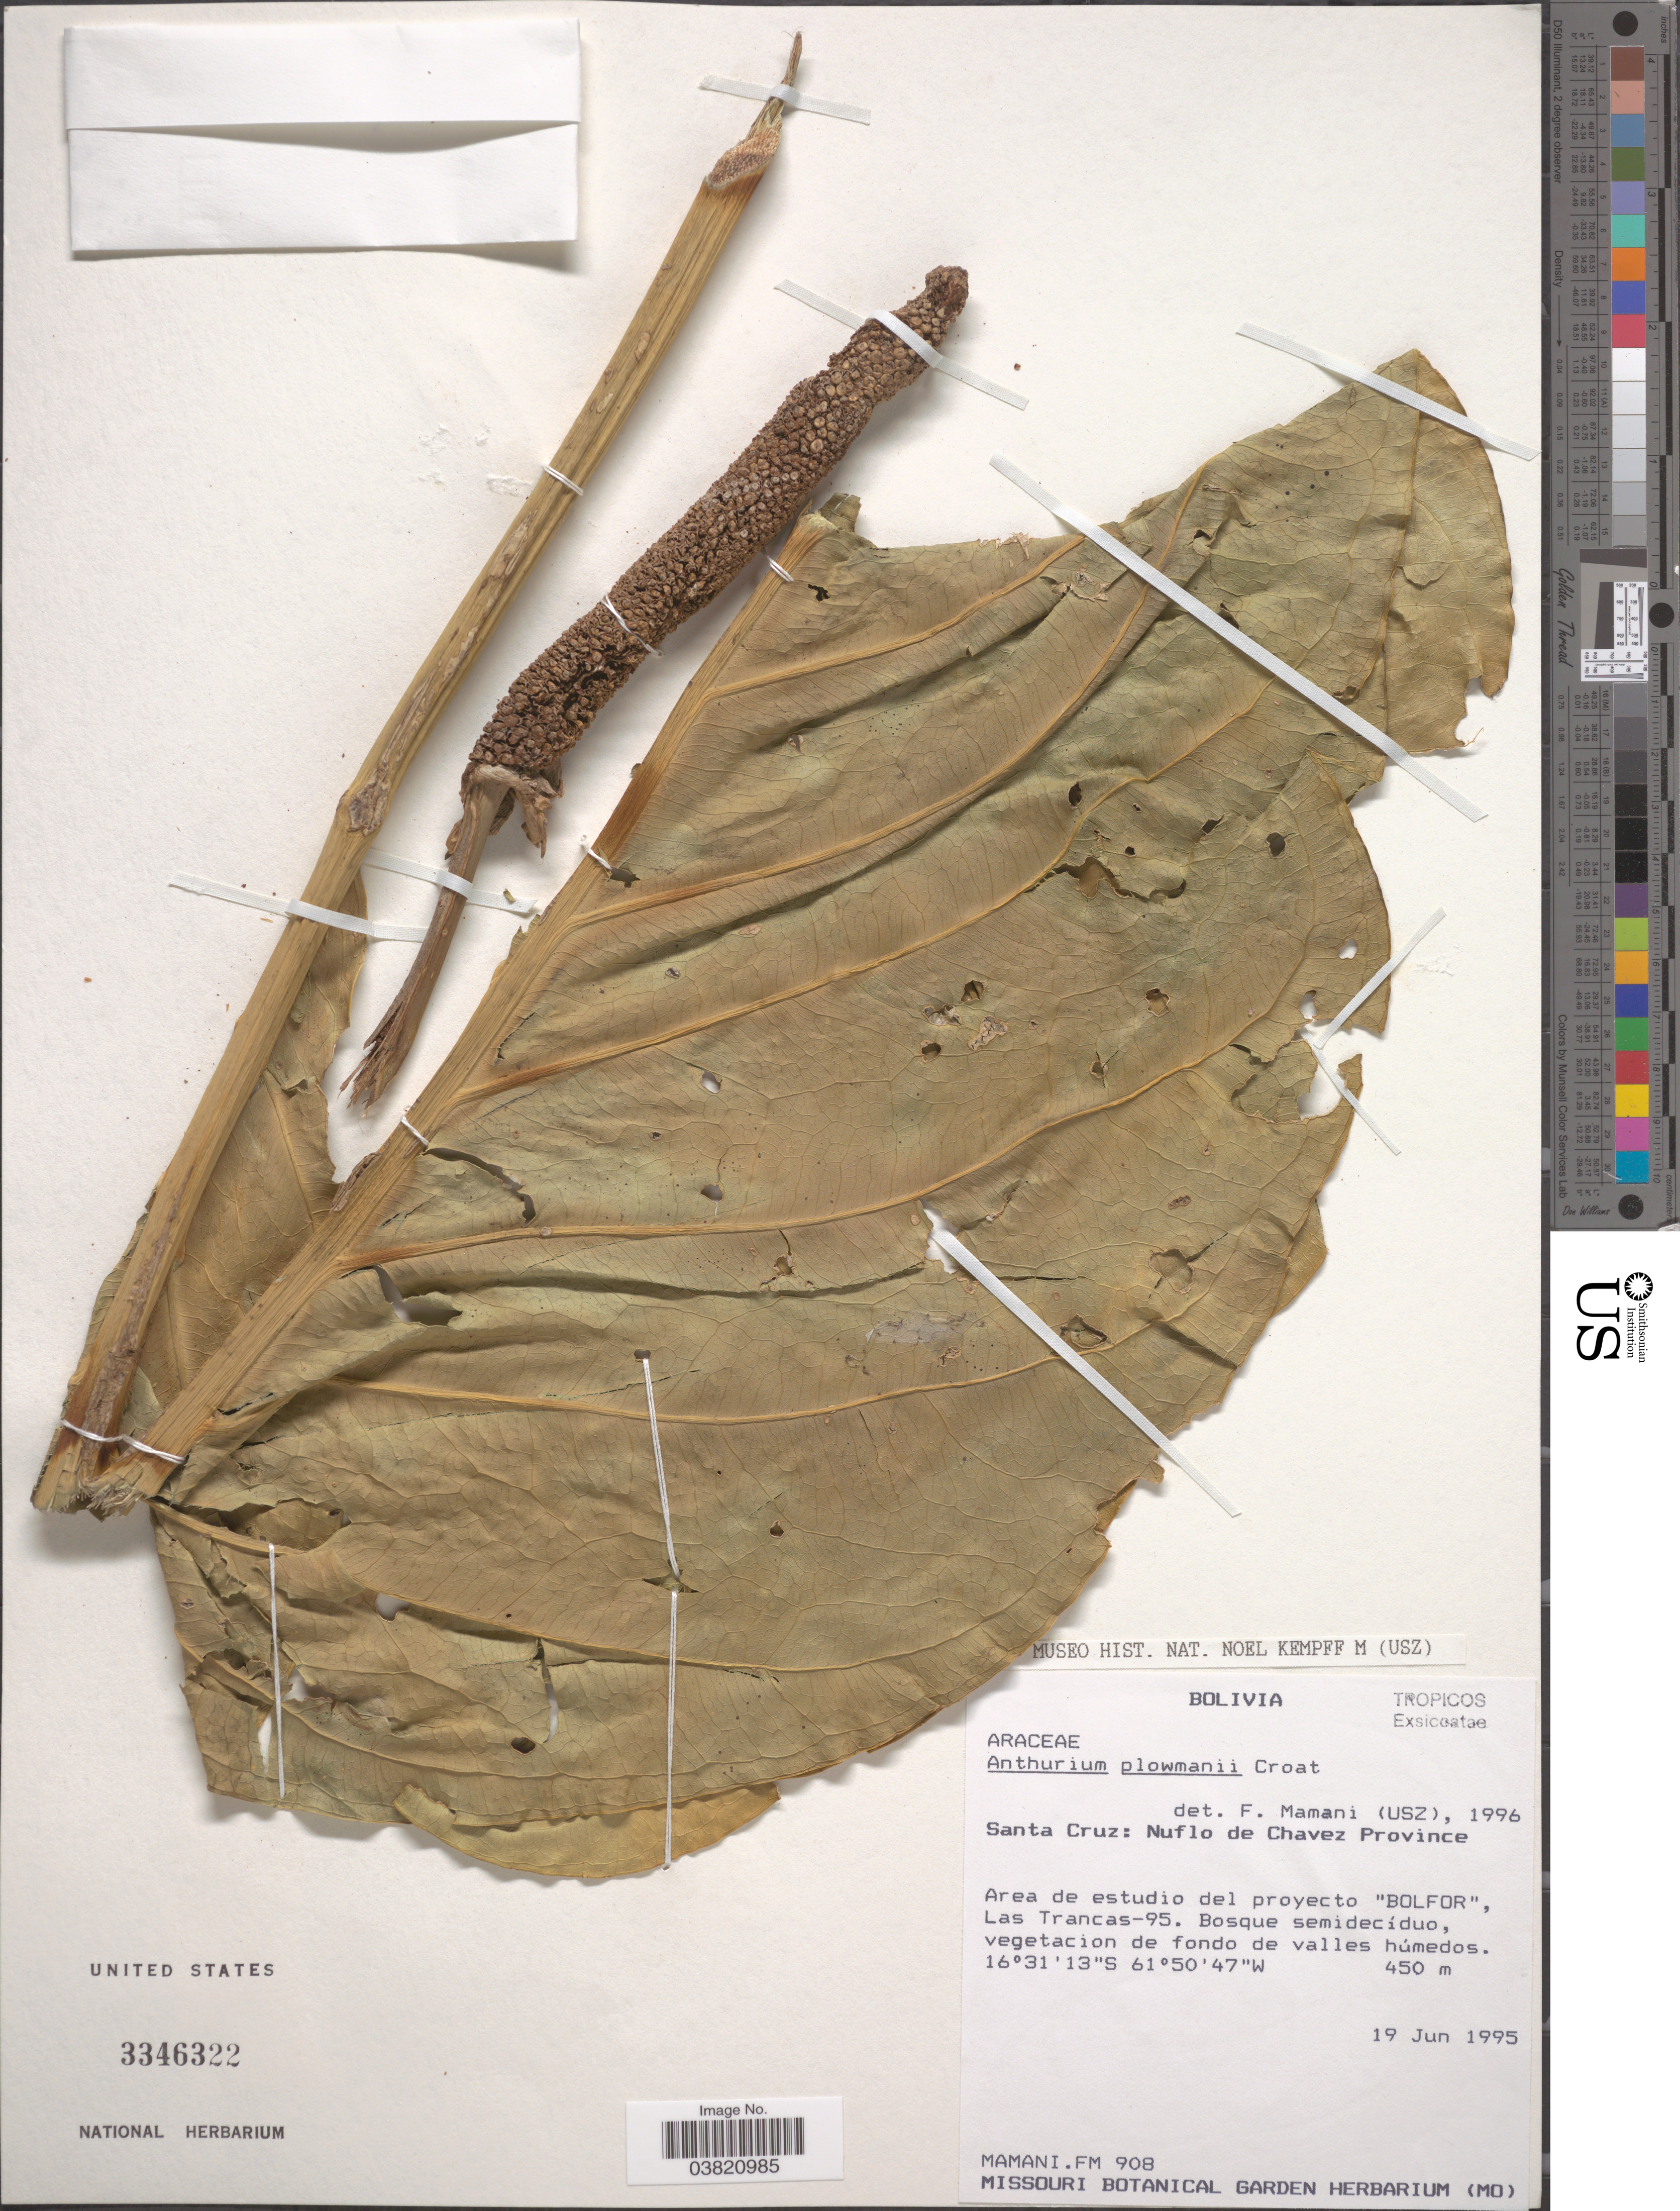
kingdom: Plantae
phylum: Tracheophyta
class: Liliopsida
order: Alismatales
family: Araceae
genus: Anthurium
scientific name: Anthurium plowmanii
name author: Croat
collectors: F. Mamani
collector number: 908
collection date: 1995-06-19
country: Bolivia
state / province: Santa Cruz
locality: Nuflo de Chavez Province. Area de estudio del proyecto "Bolfor", Las Trancas-95.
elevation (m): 450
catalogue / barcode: US 3346322